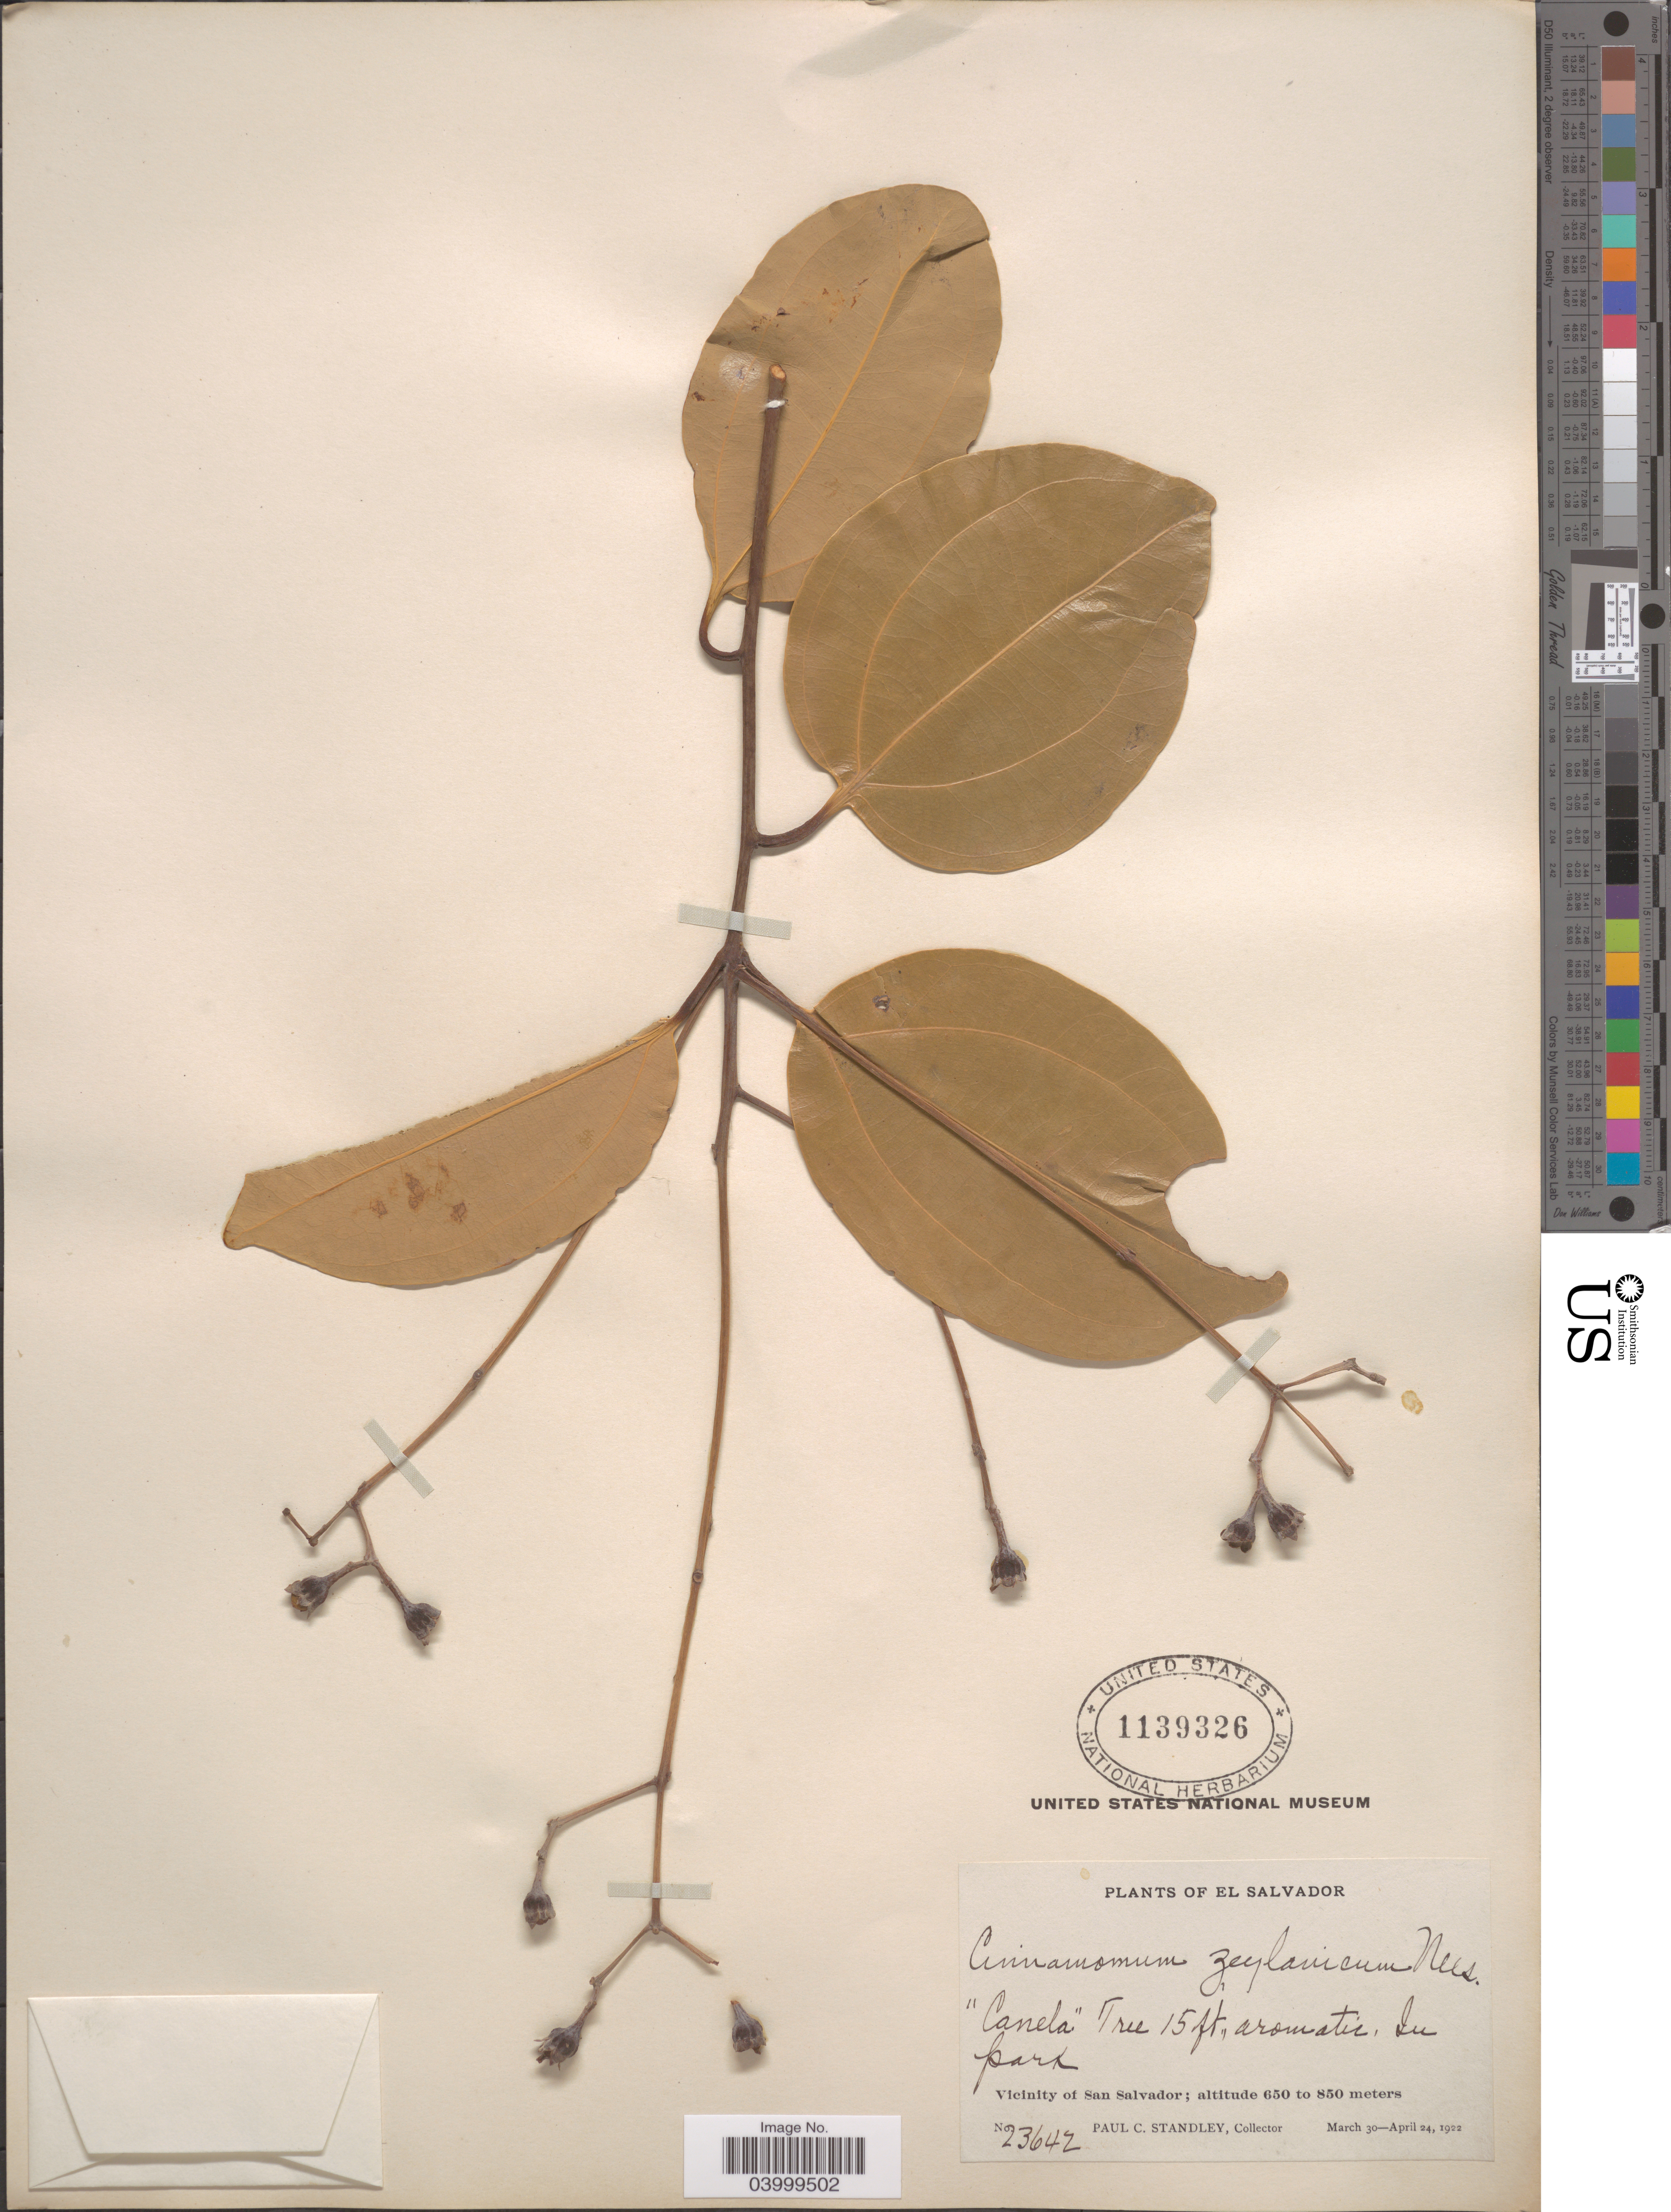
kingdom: Plantae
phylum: Tracheophyta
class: Magnoliopsida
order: Laurales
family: Lauraceae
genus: Cinnamomum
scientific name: Cinnamomum zeylanicum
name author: Blume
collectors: P. C. Standley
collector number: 23642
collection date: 1922-03-30/1922-04-24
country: El Salvador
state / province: San Salvador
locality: Vicinity of San Salvador.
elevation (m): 650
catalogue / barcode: US 1139326